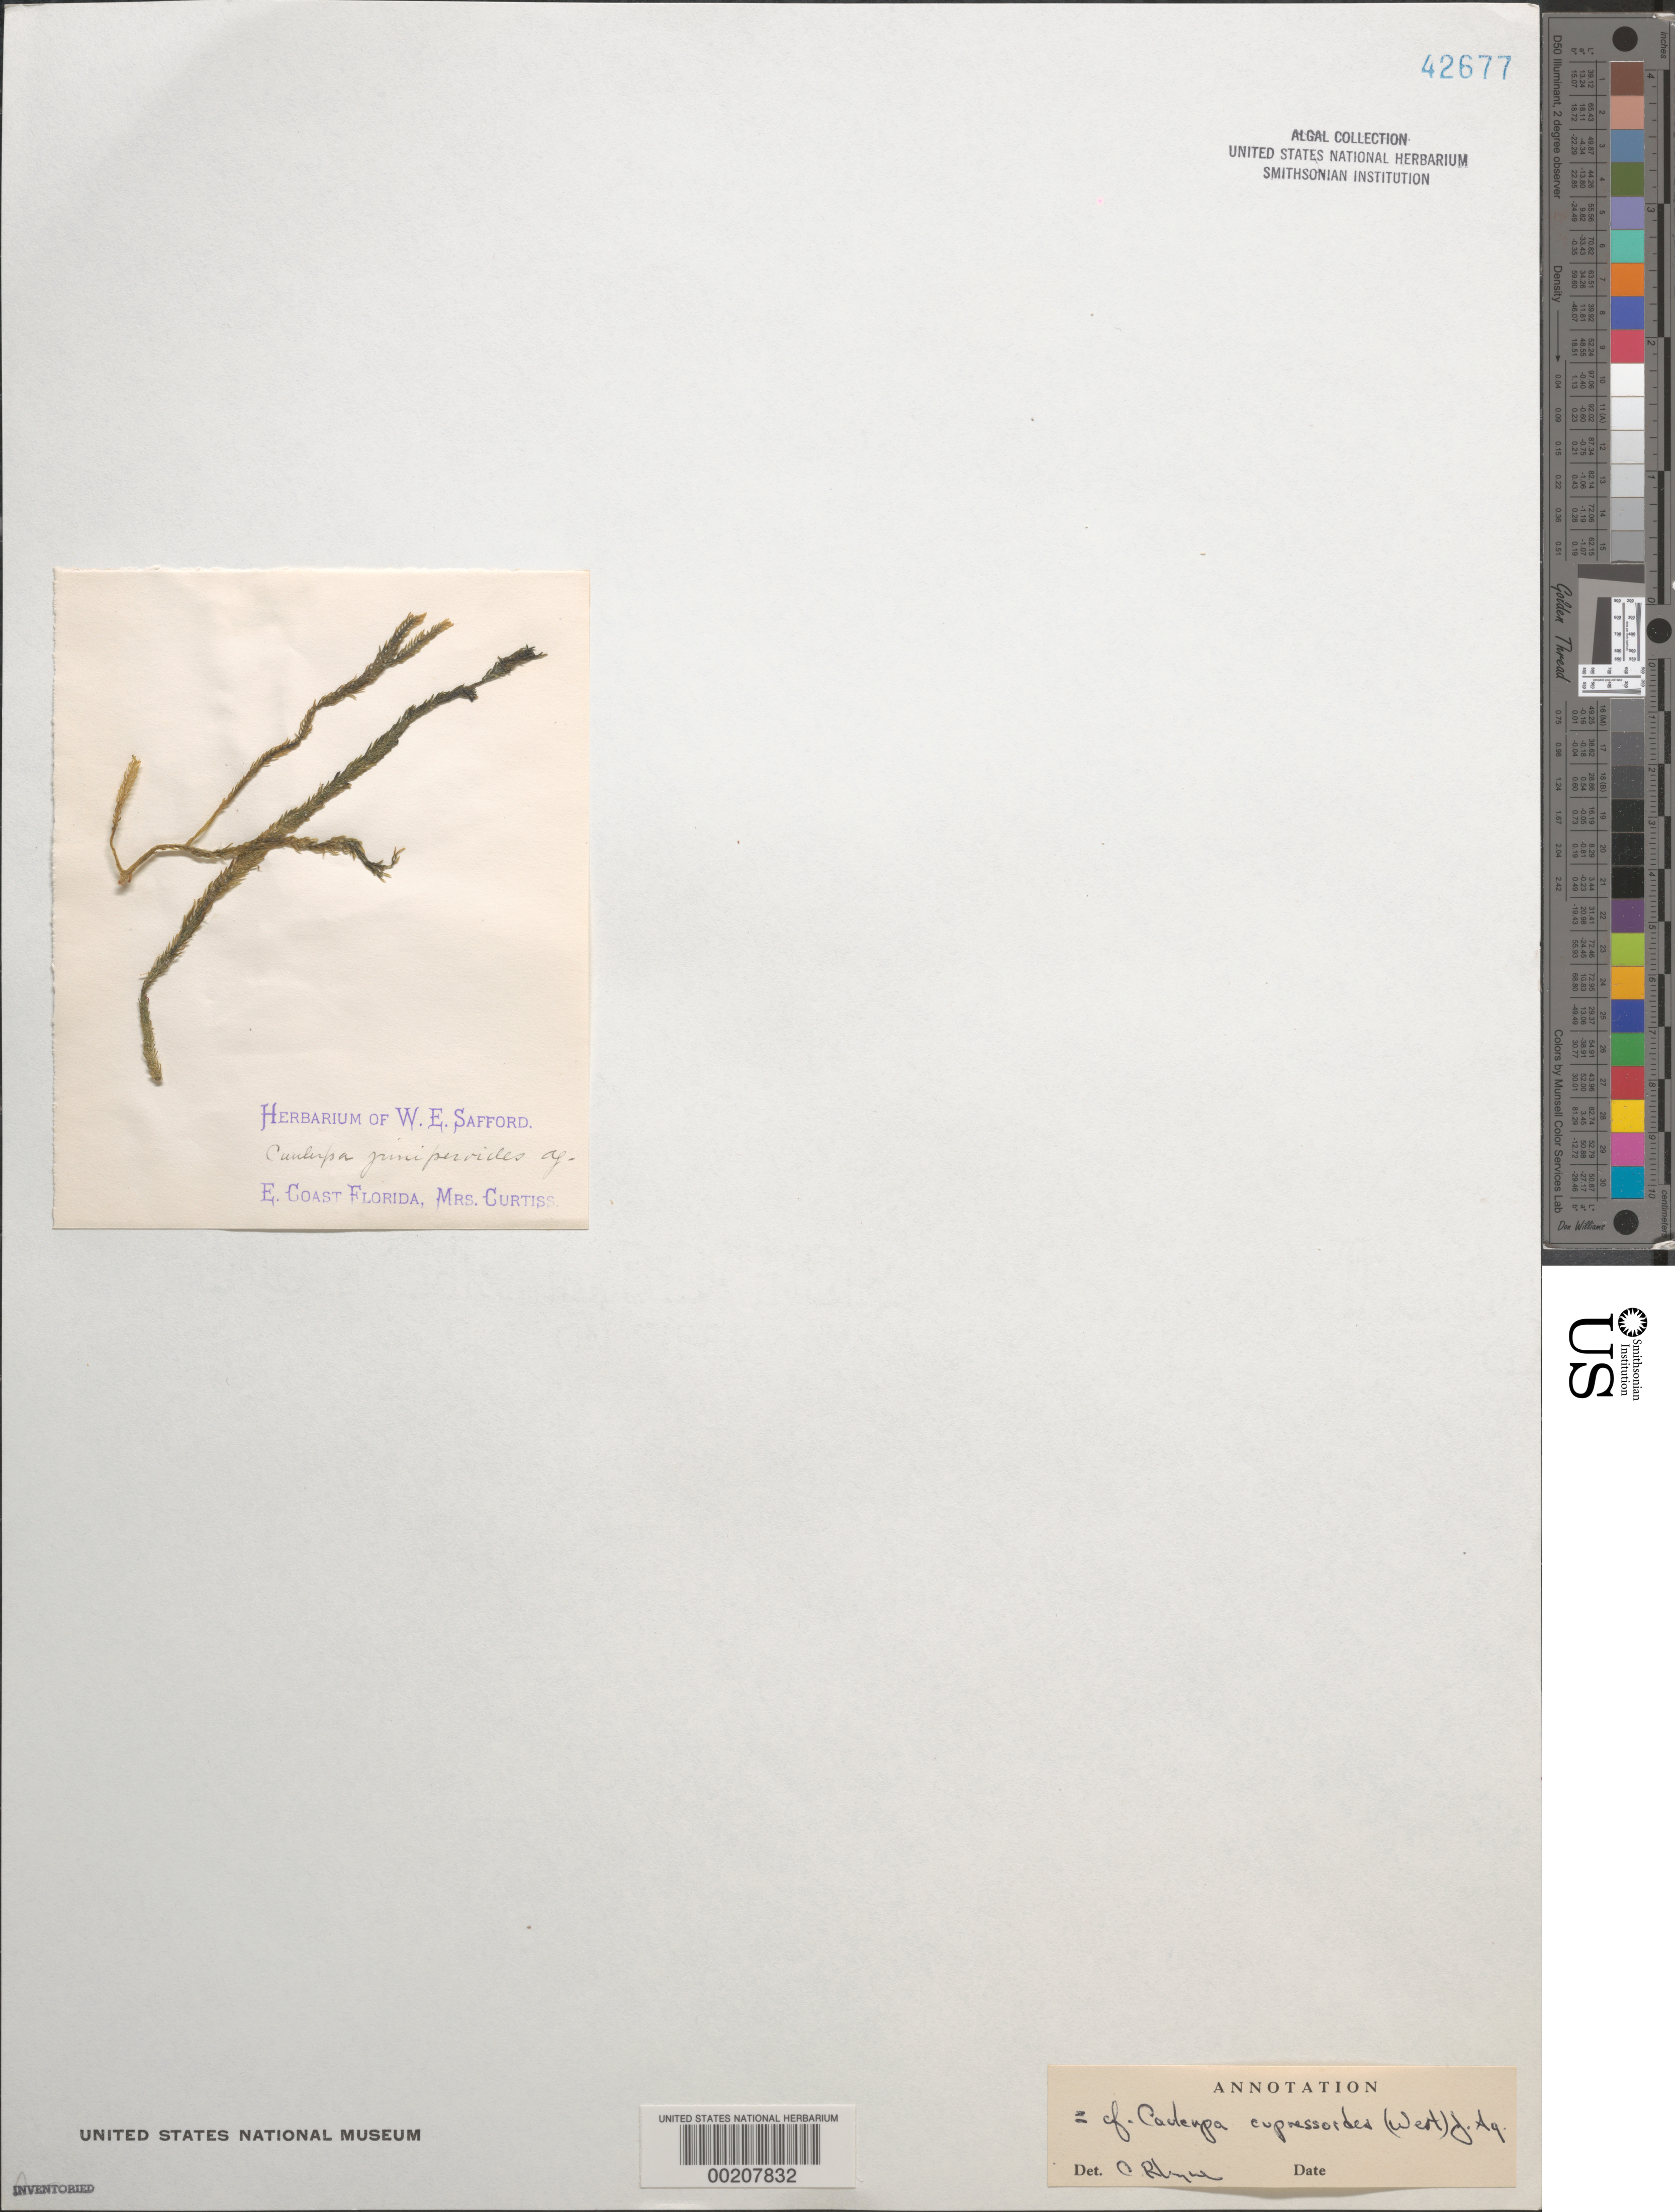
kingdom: Plantae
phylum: Chlorophyta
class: Ulvophyceae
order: Bryopsidales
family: Caulerpaceae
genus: Caulerpa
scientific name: Caulerpa cupressoides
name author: (Vahl) C. Agardh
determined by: Rhyne, C. F.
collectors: F. A. Curtiss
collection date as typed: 18--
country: United States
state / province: Florida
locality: East coast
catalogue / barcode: US 42677